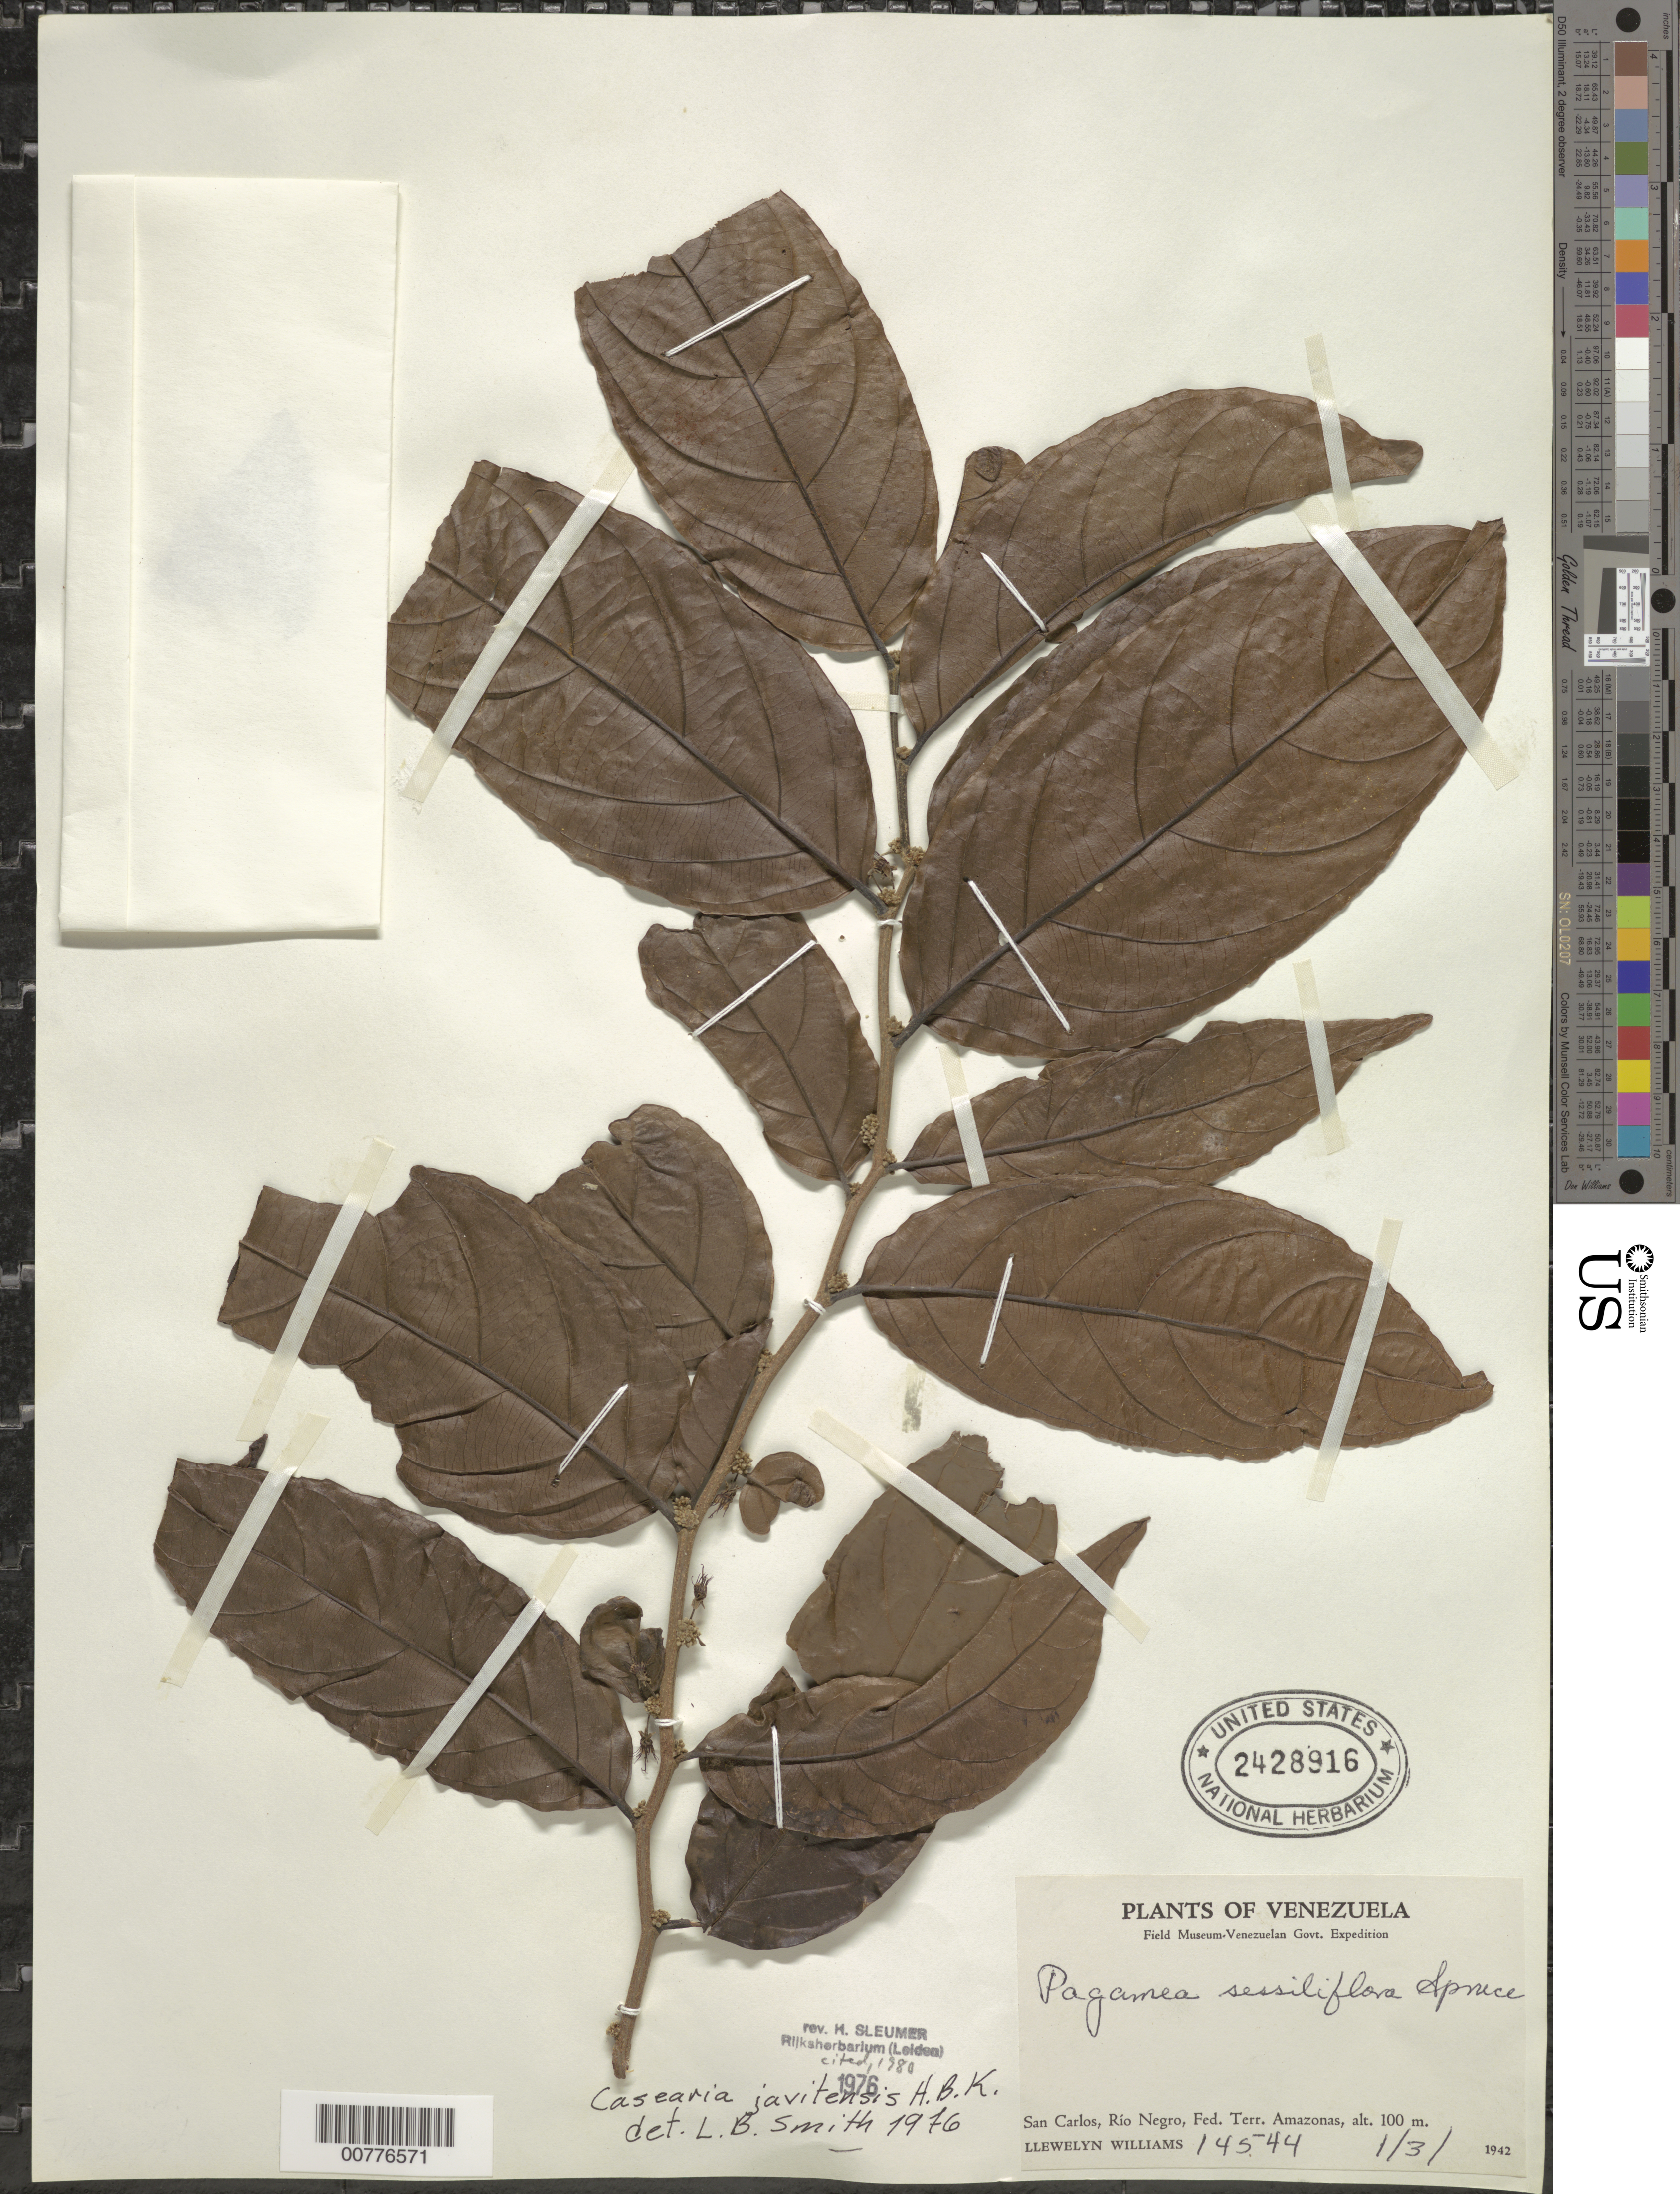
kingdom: Plantae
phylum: Tracheophyta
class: Magnoliopsida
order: Malpighiales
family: Salicaceae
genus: Piparea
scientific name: Piparea multiflora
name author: C.F. Gaertn.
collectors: Ll. Williams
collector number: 14544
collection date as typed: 1-Mar-42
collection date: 1942-03-01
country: Venezuela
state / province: Amazonas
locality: San Carlos de Río Negro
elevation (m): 100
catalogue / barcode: US 2428916